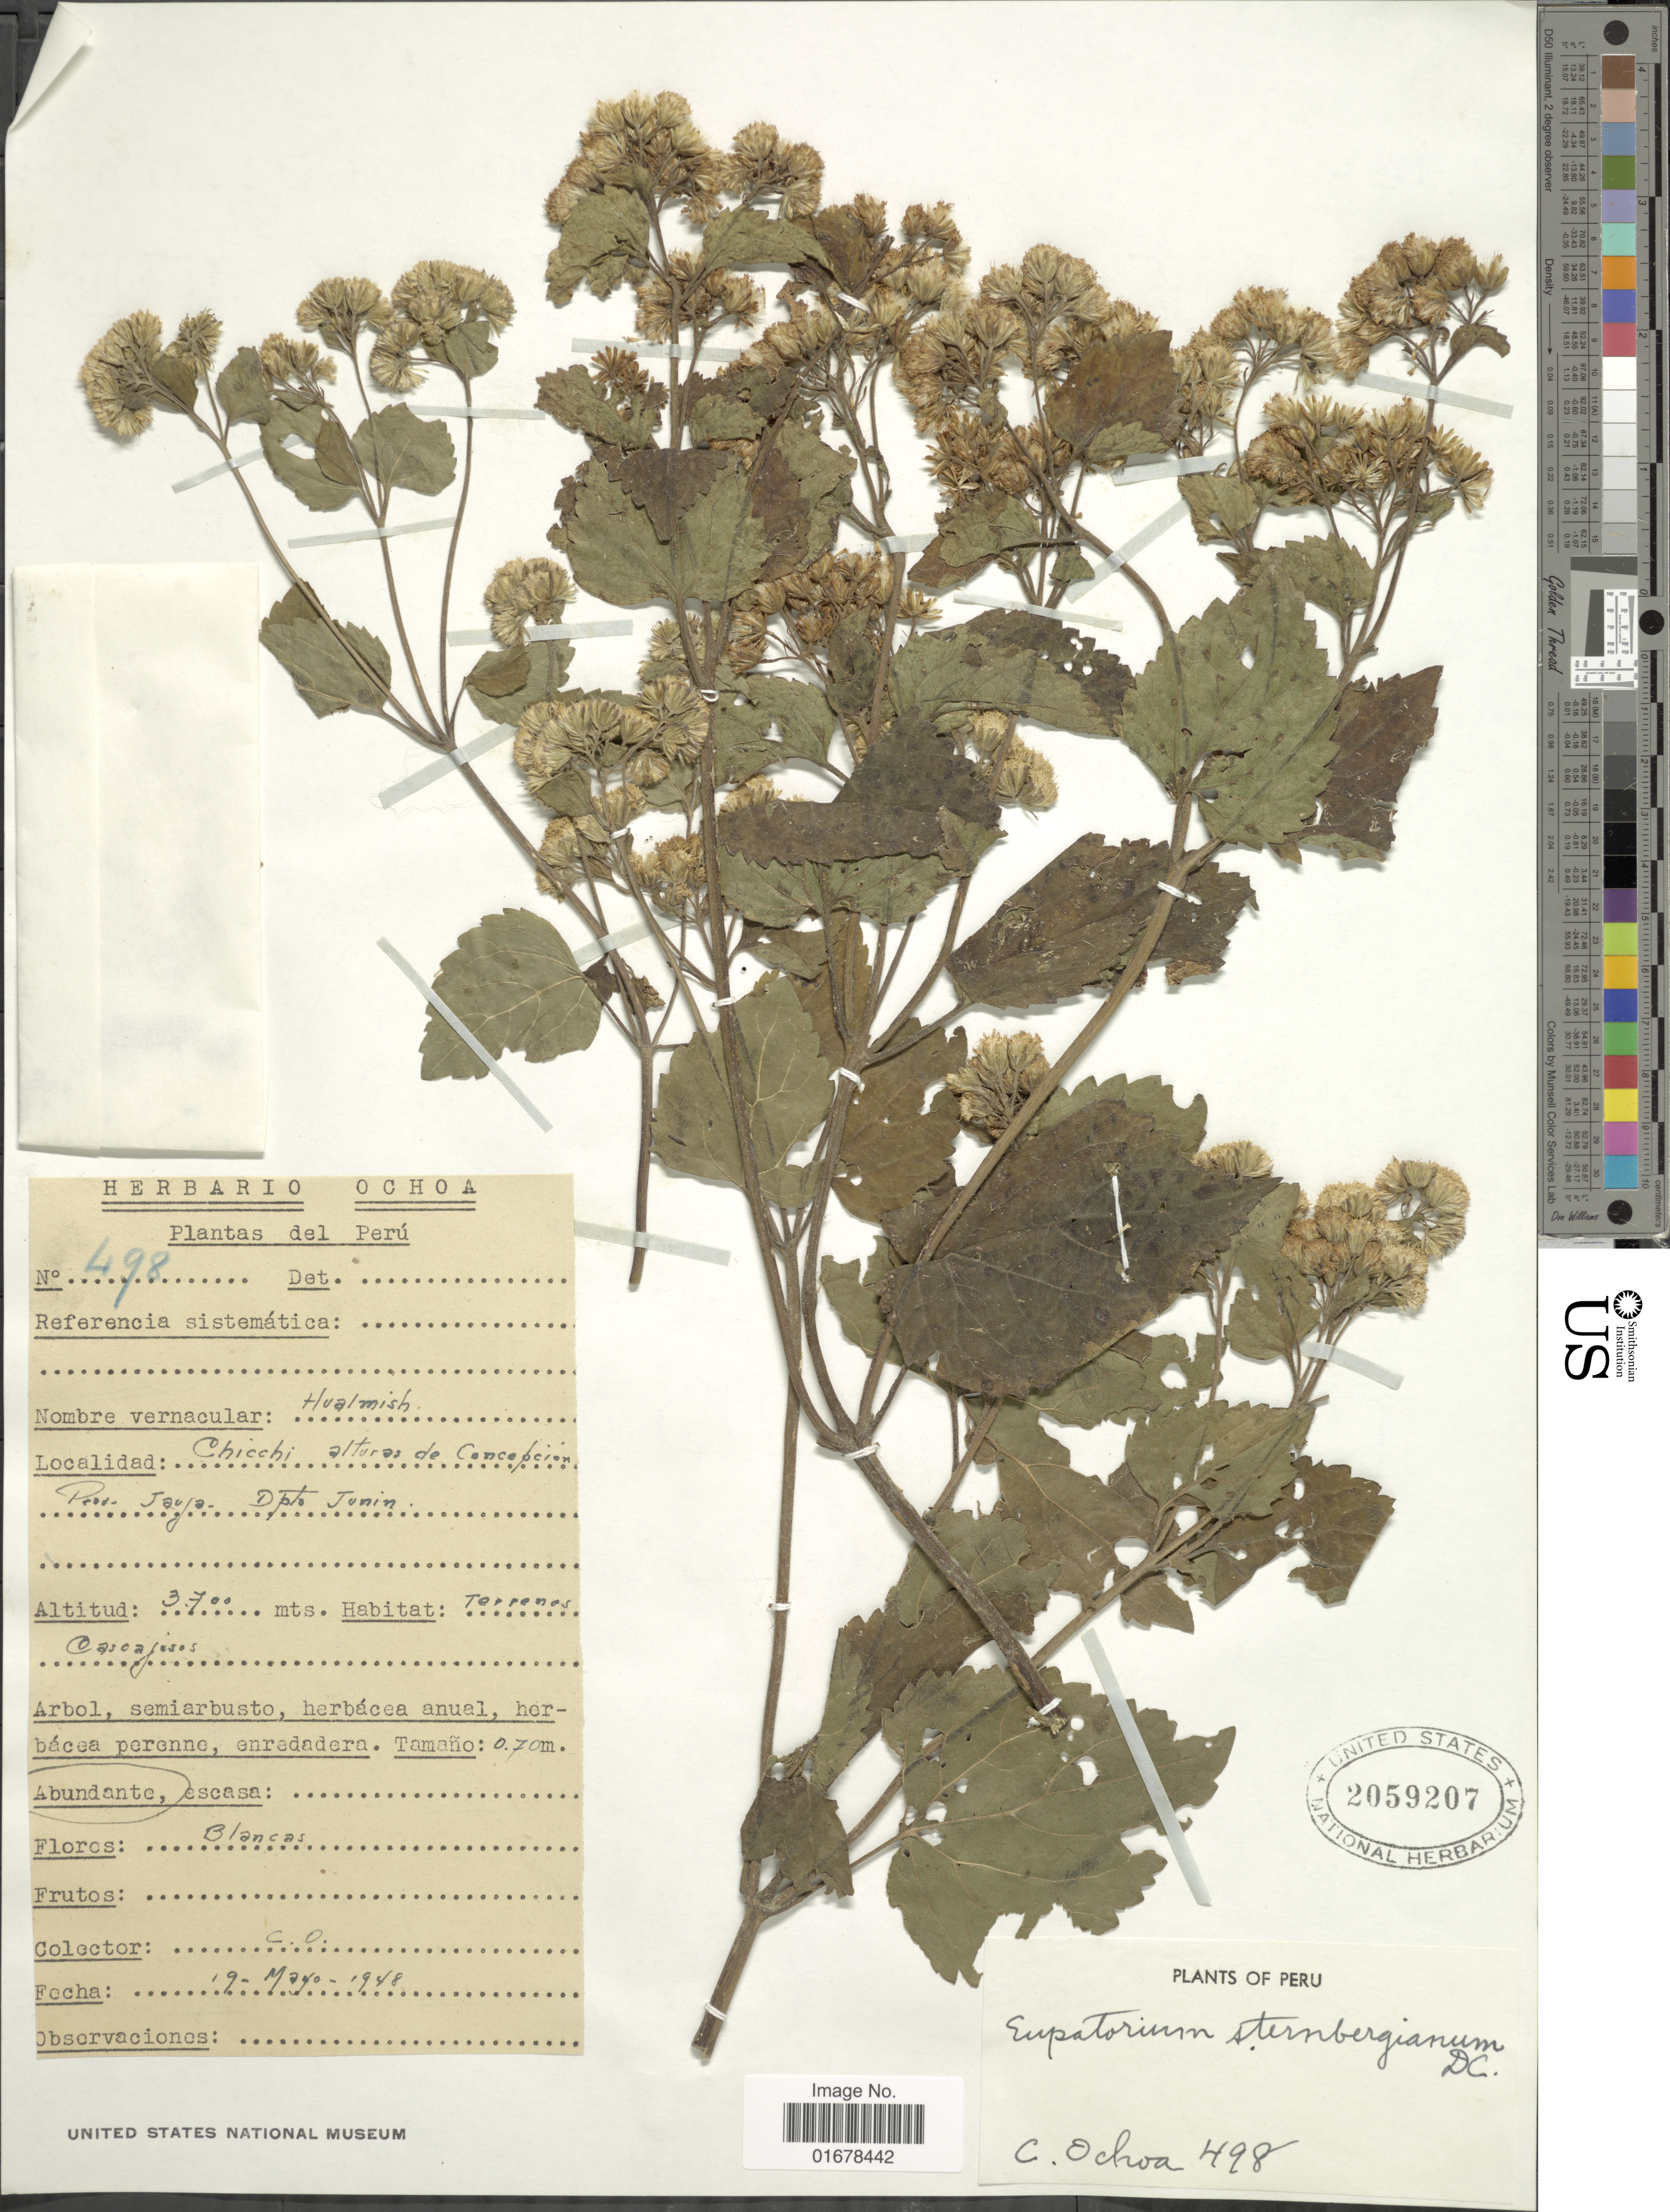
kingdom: Plantae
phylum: Tracheophyta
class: Magnoliopsida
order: Asterales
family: Asteraceae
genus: Ageratina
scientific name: Ageratina sternbergiana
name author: (DC.) R.M. King & H. Rob.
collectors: C. O.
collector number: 498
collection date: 1948-05-19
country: Peru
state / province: Junín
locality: Chicchi alturas de Concepcion Prov. Jauja, Dep. Junin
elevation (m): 3700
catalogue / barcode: US 2059207